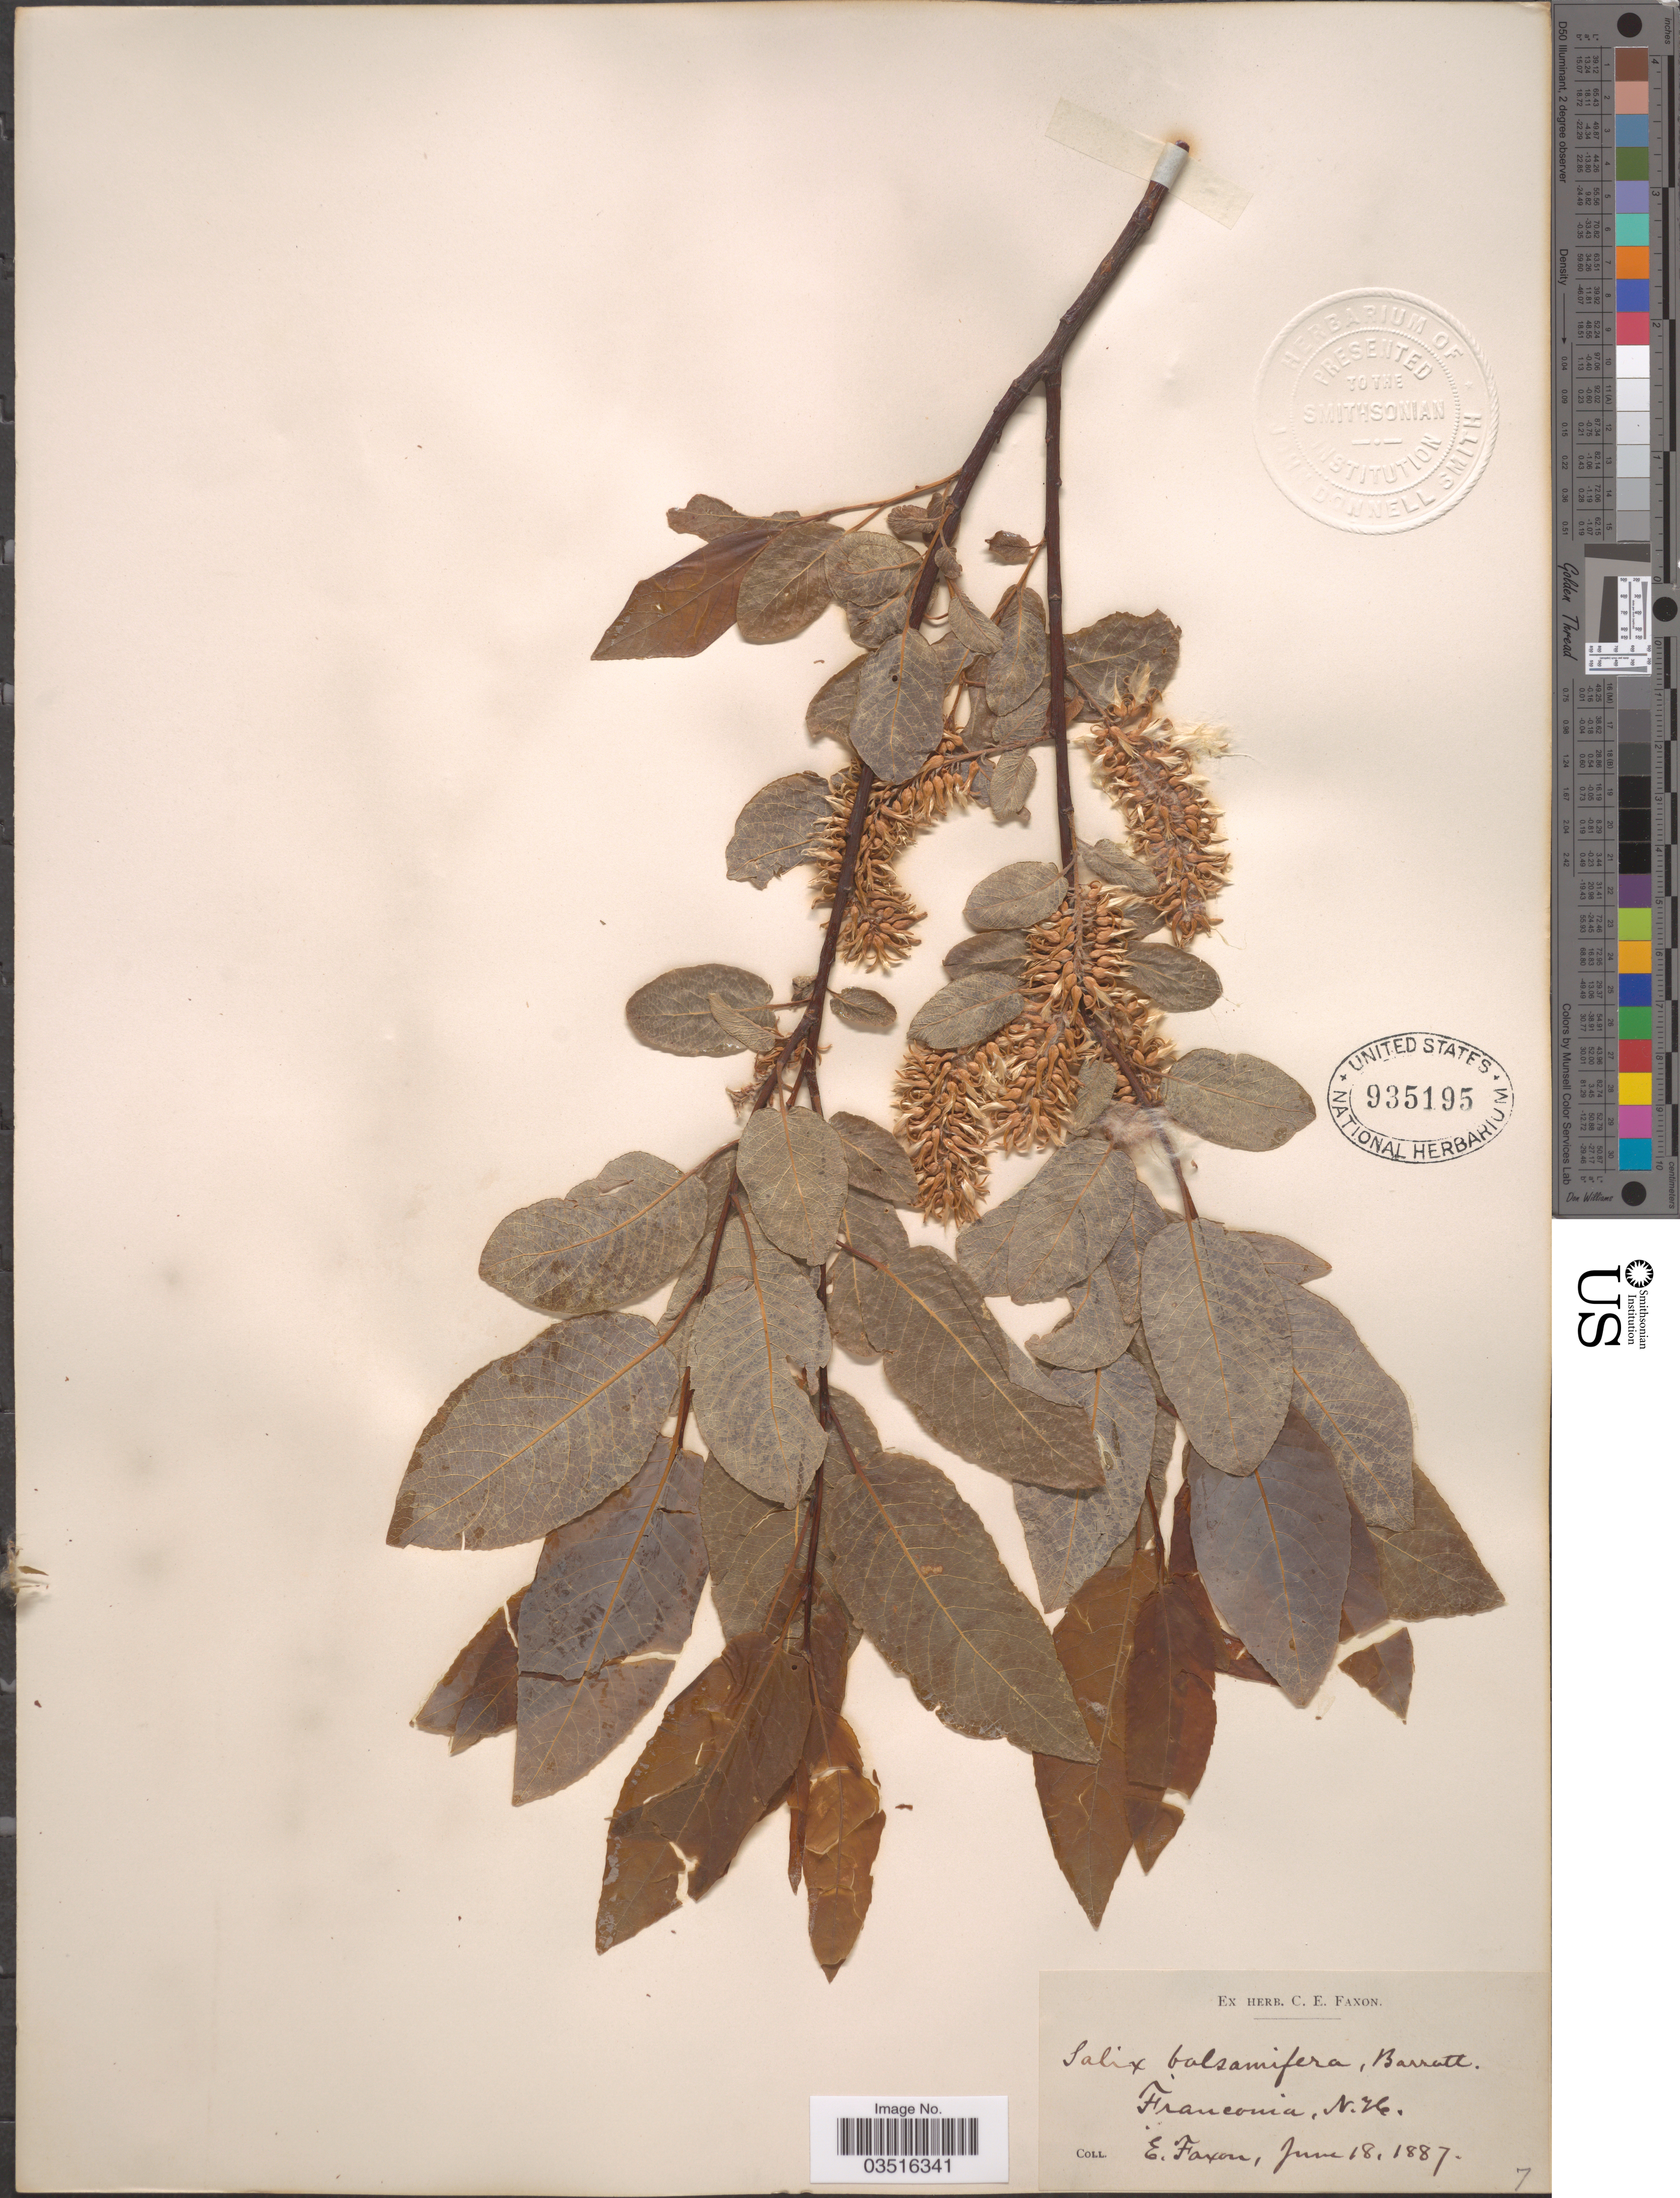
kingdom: Plantae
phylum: Tracheophyta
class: Magnoliopsida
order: Malpighiales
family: Salicaceae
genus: Salix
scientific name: Salix pyrifolia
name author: Ledeb.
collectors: E. Faxon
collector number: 7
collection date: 1887-06-18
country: United States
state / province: New Hampshire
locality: Franconia.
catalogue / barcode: US 935195